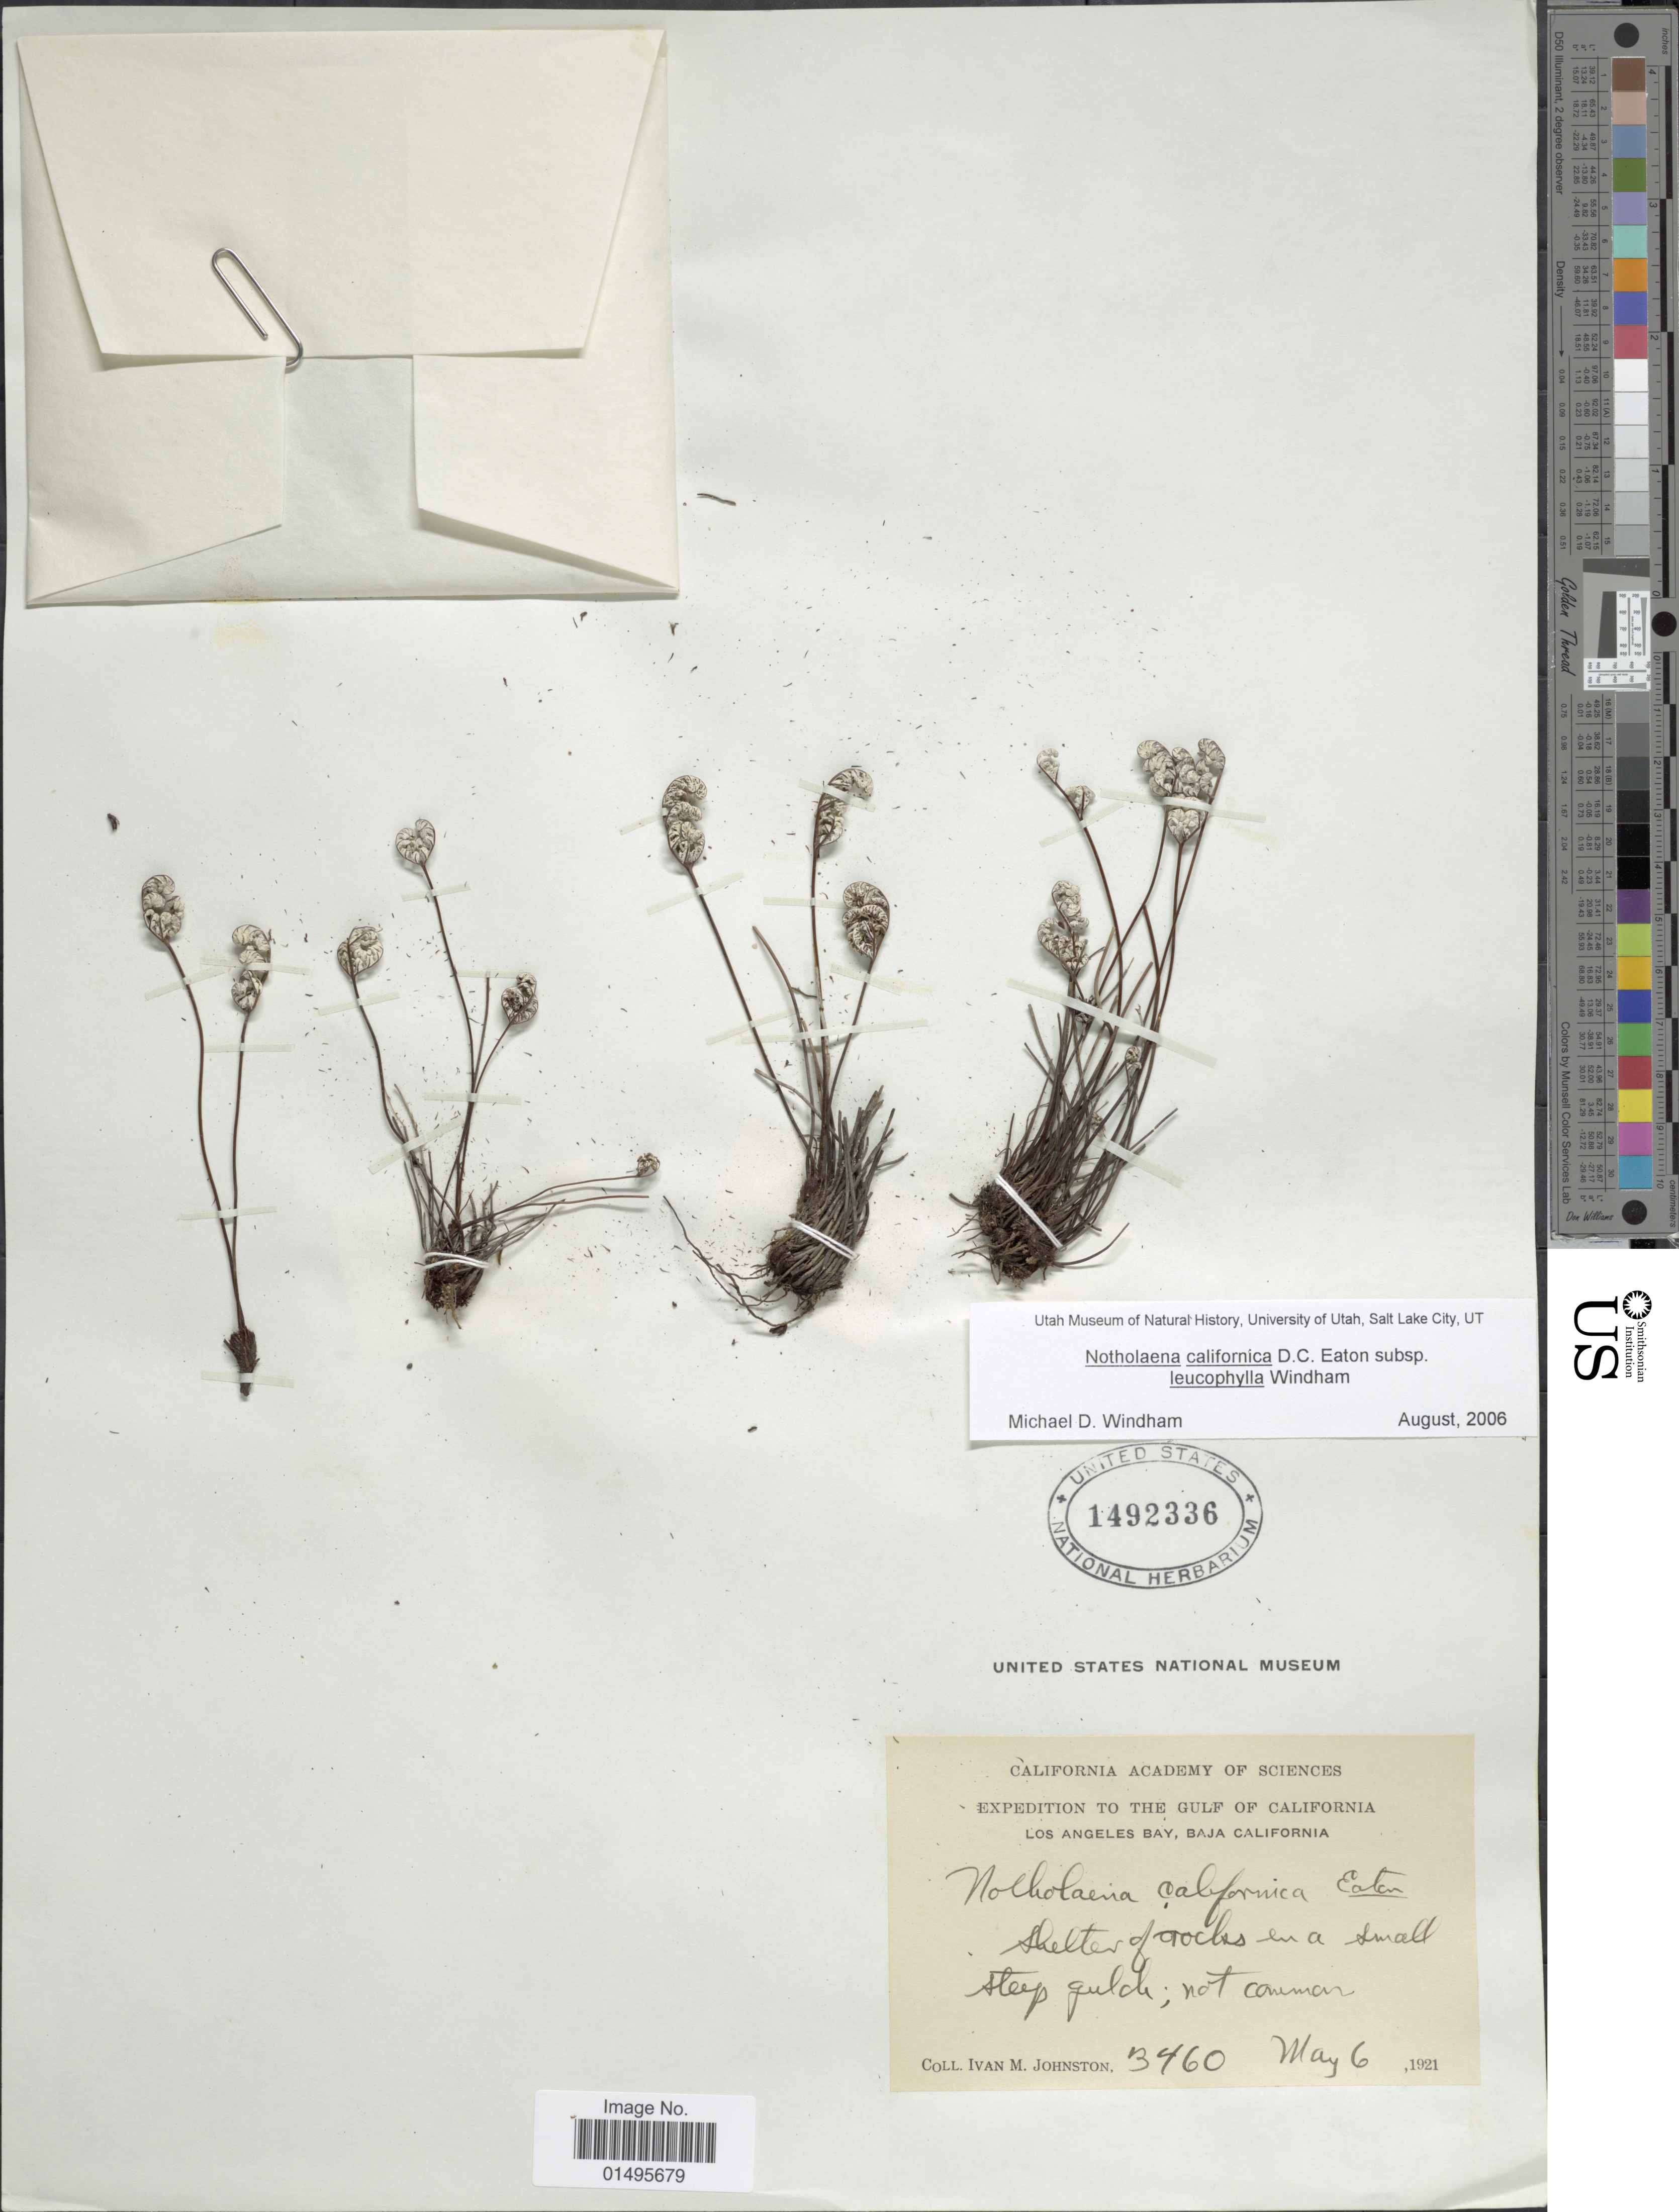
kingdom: Plantae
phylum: Tracheophyta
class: Polypodiopsida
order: Polypodiales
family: Pteridaceae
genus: Notholaena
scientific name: Notholaena californica subsp. leucophylla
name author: Windham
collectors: I.M. Johnston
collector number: B460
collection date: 1921-05-06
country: Mexico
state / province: Baja California Norte / Baja California Sur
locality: Los Angeles Bay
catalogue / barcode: US 1492336